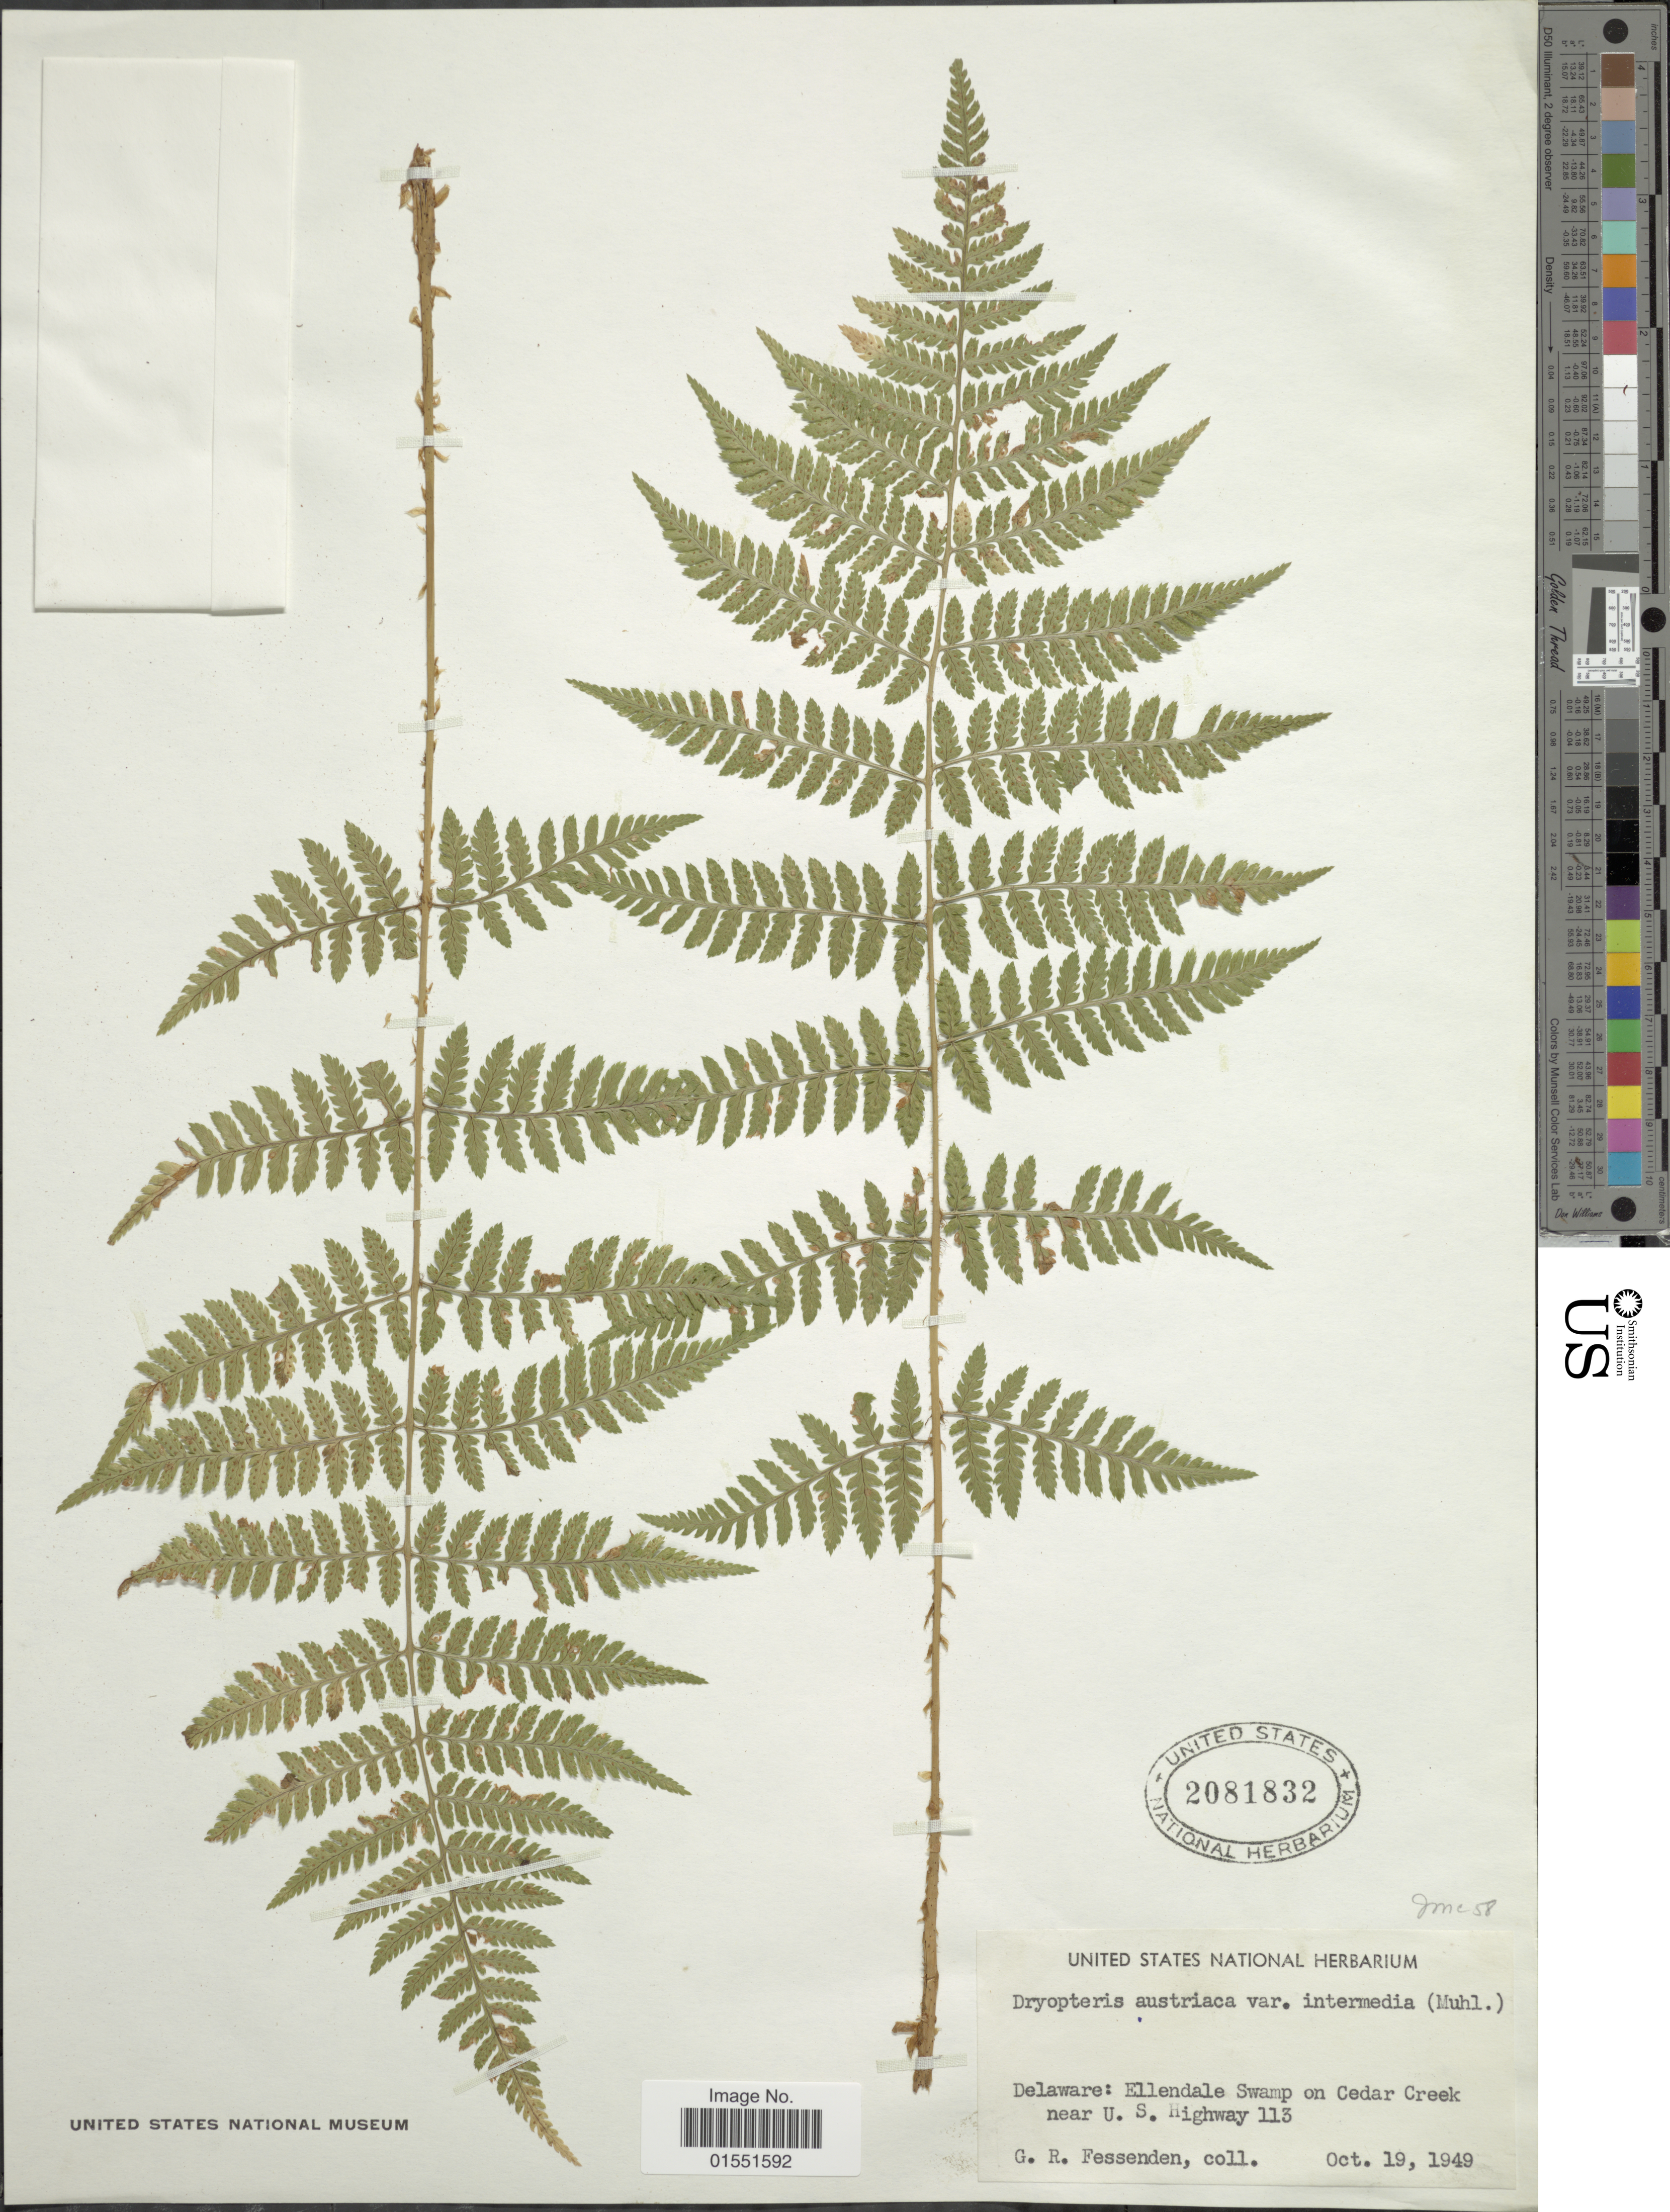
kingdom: Plantae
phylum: Tracheophyta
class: Polypodiopsida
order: Polypodiales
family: Dryopteridaceae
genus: Dryopteris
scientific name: Dryopteris intermedia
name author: (Muhl.) A. Gray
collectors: G. Fessenden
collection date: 1949-10-19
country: United States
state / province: Delaware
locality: Ellendale Swamp on Cedar Creek near U.S. Highway 113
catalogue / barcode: US 2081832